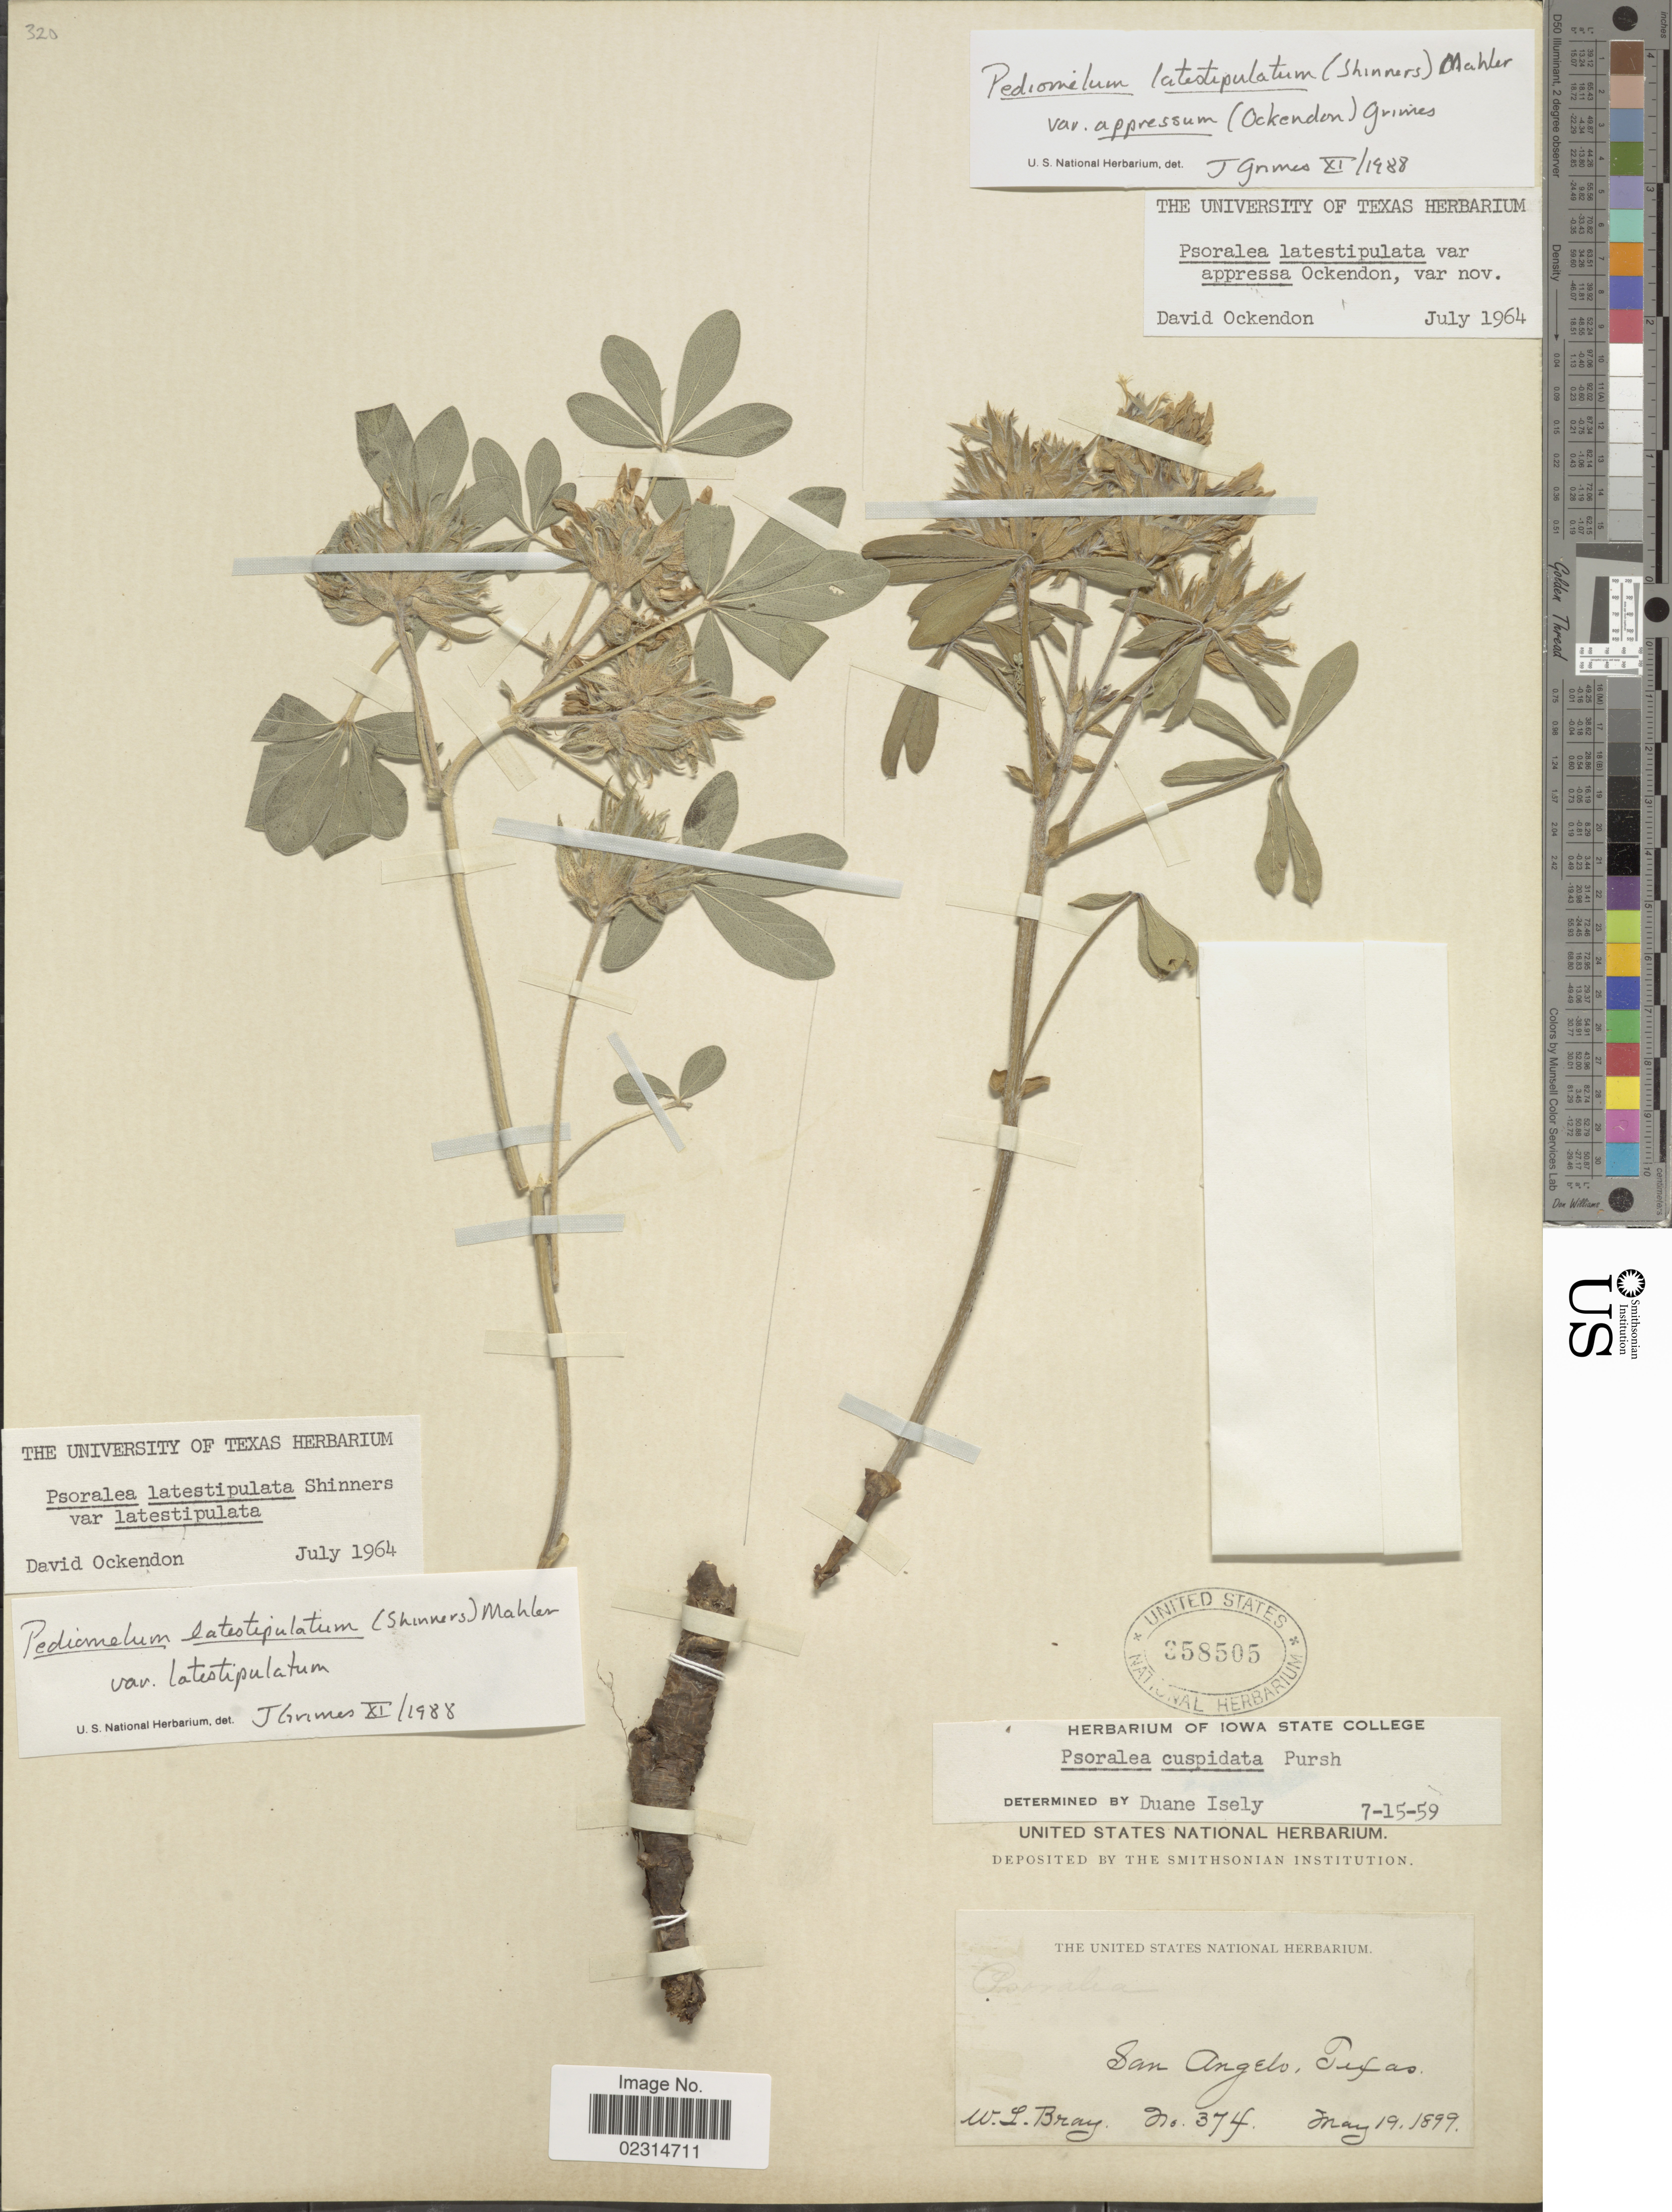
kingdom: Plantae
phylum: Tracheophyta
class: Magnoliopsida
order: Fabales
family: Fabaceae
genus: Pediomelum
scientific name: Pediomelum latestipulatum var. latestipulatum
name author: (Shinners) Mahler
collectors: W. L. Bray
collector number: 374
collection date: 1899-05-19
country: United States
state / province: Texas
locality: San Angels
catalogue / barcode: US 358505